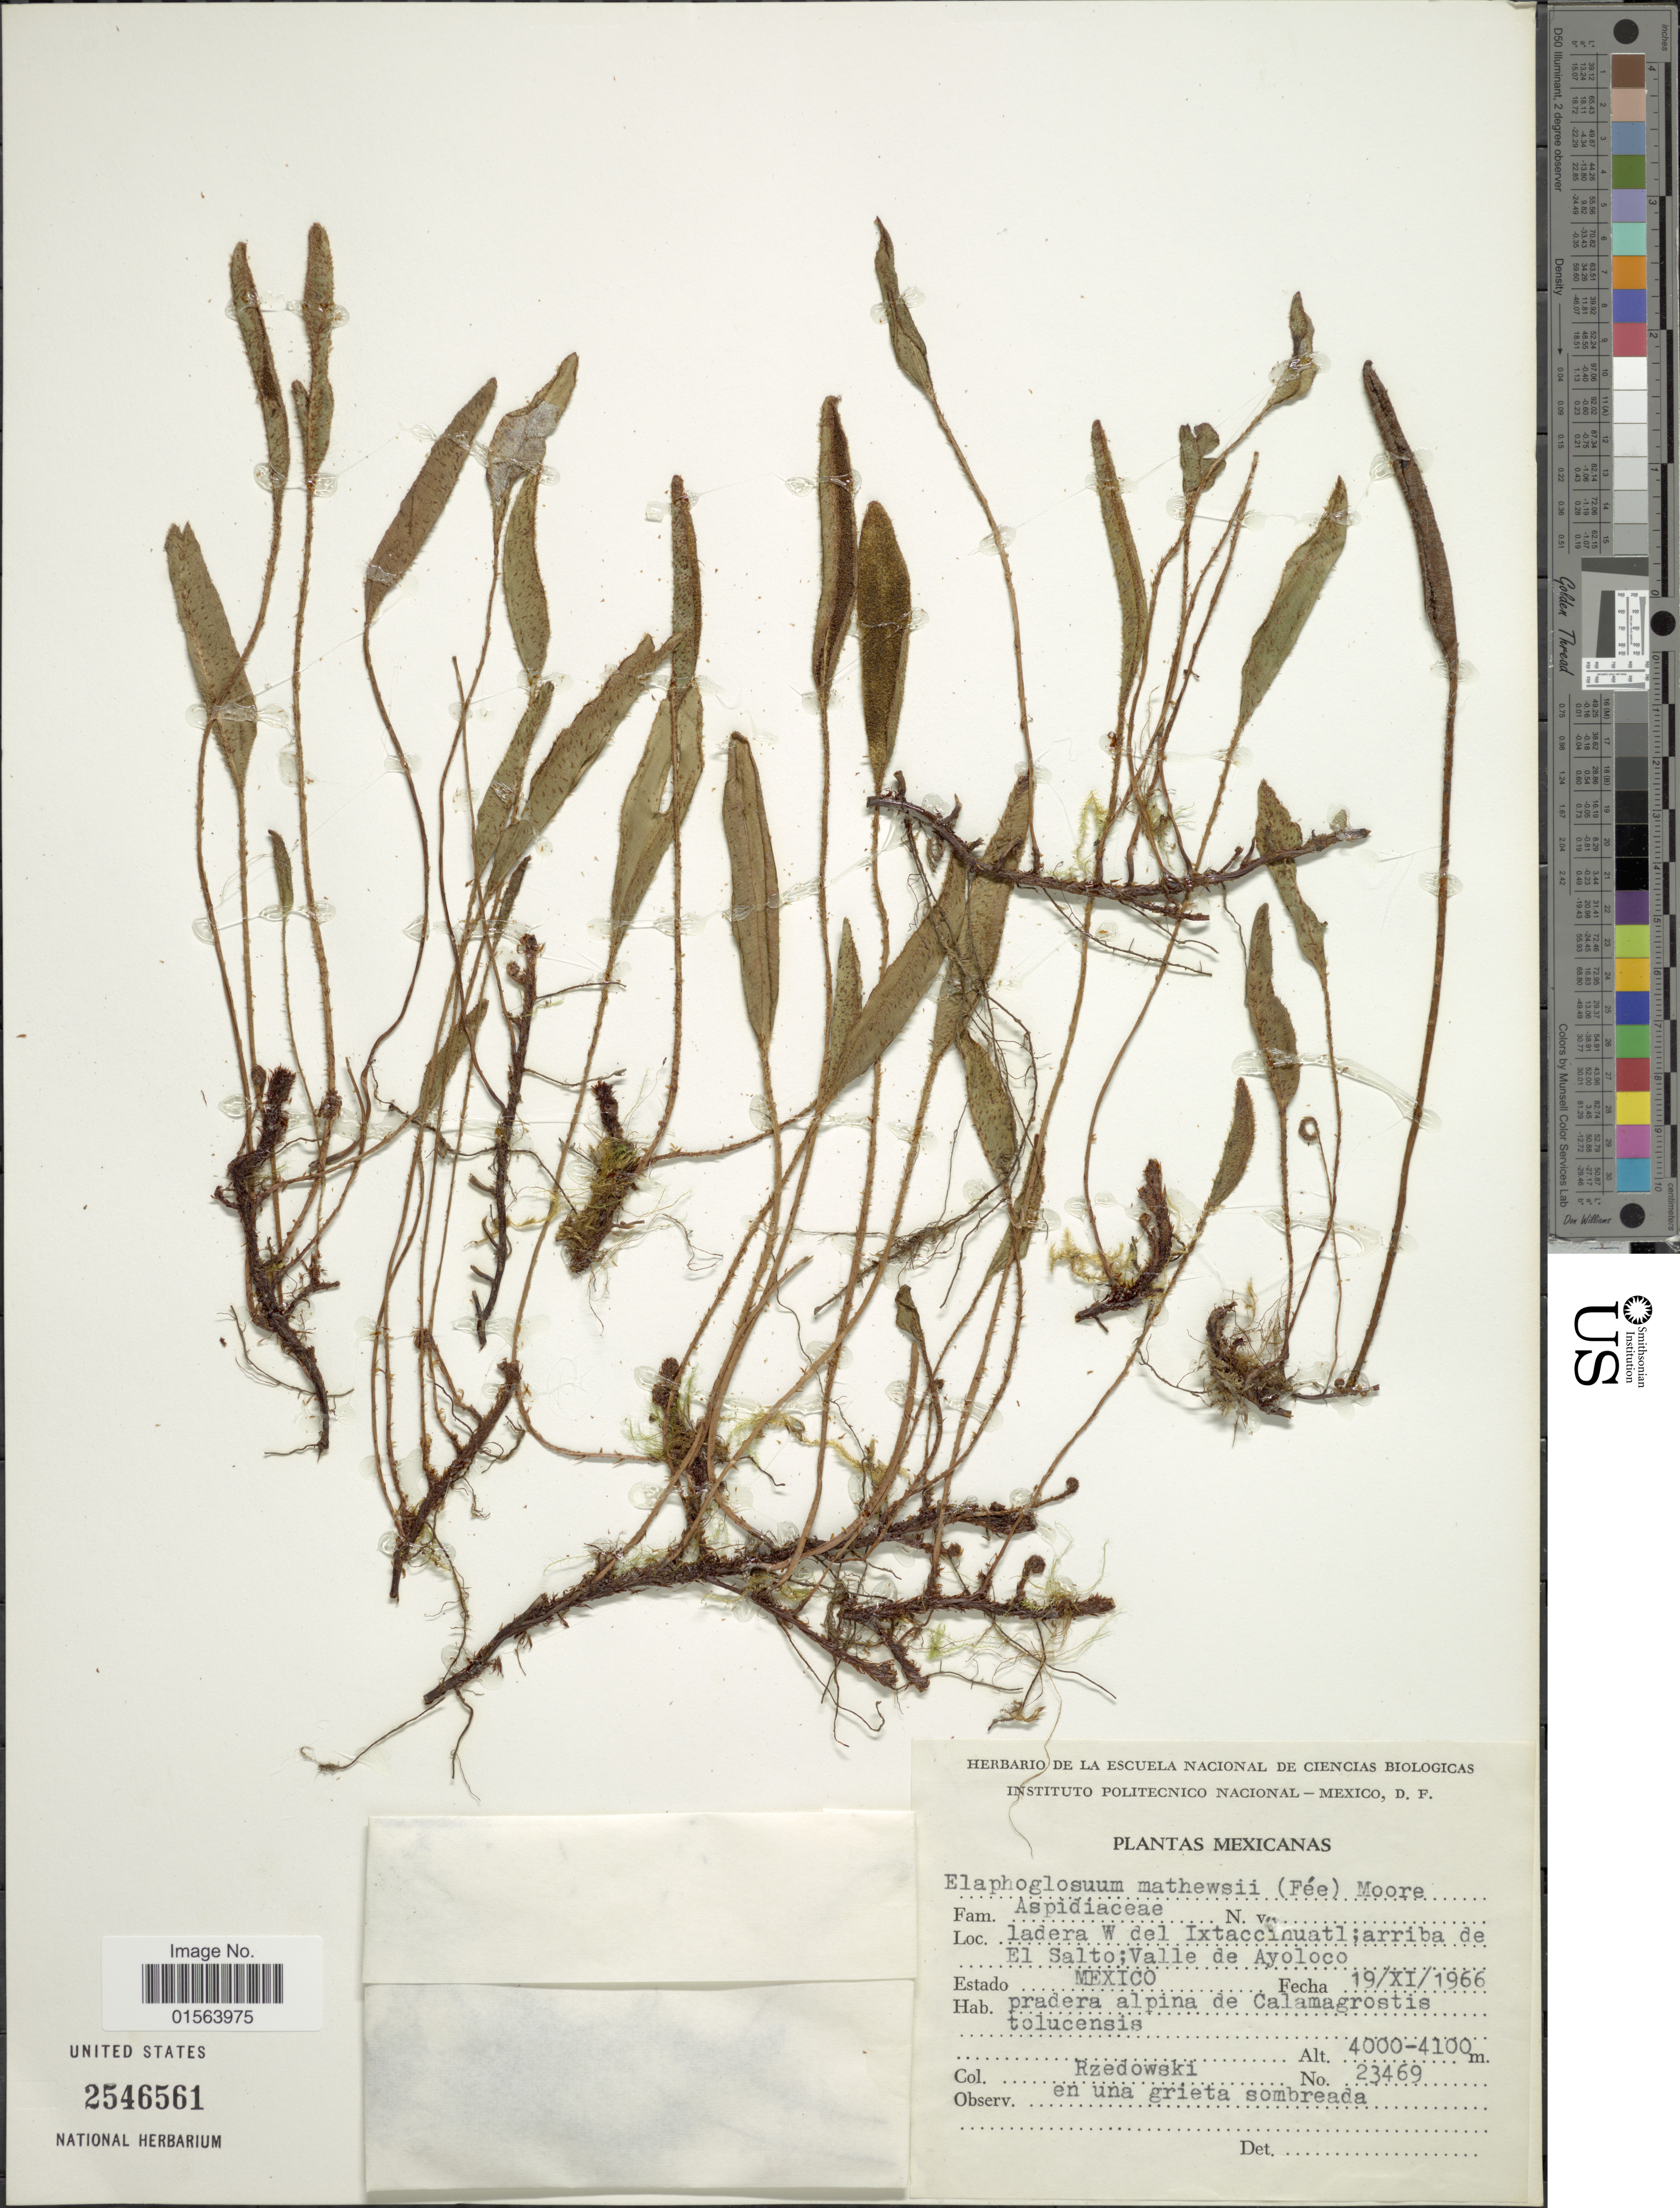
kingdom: Plantae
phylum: Tracheophyta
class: Polypodiopsida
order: Polypodiales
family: Dryopteridaceae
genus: Elaphoglossum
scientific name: Elaphoglossum hartwegii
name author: (Fée) T. Moore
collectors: Rzedowski, --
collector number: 23469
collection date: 1966-11-19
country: Mexico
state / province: México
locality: Mexicanas, ladera W de Iztaccihuatl, arriba de El Salto, Valle de Ayoloco, Estado Mexico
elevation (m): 4000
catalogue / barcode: US 2546561